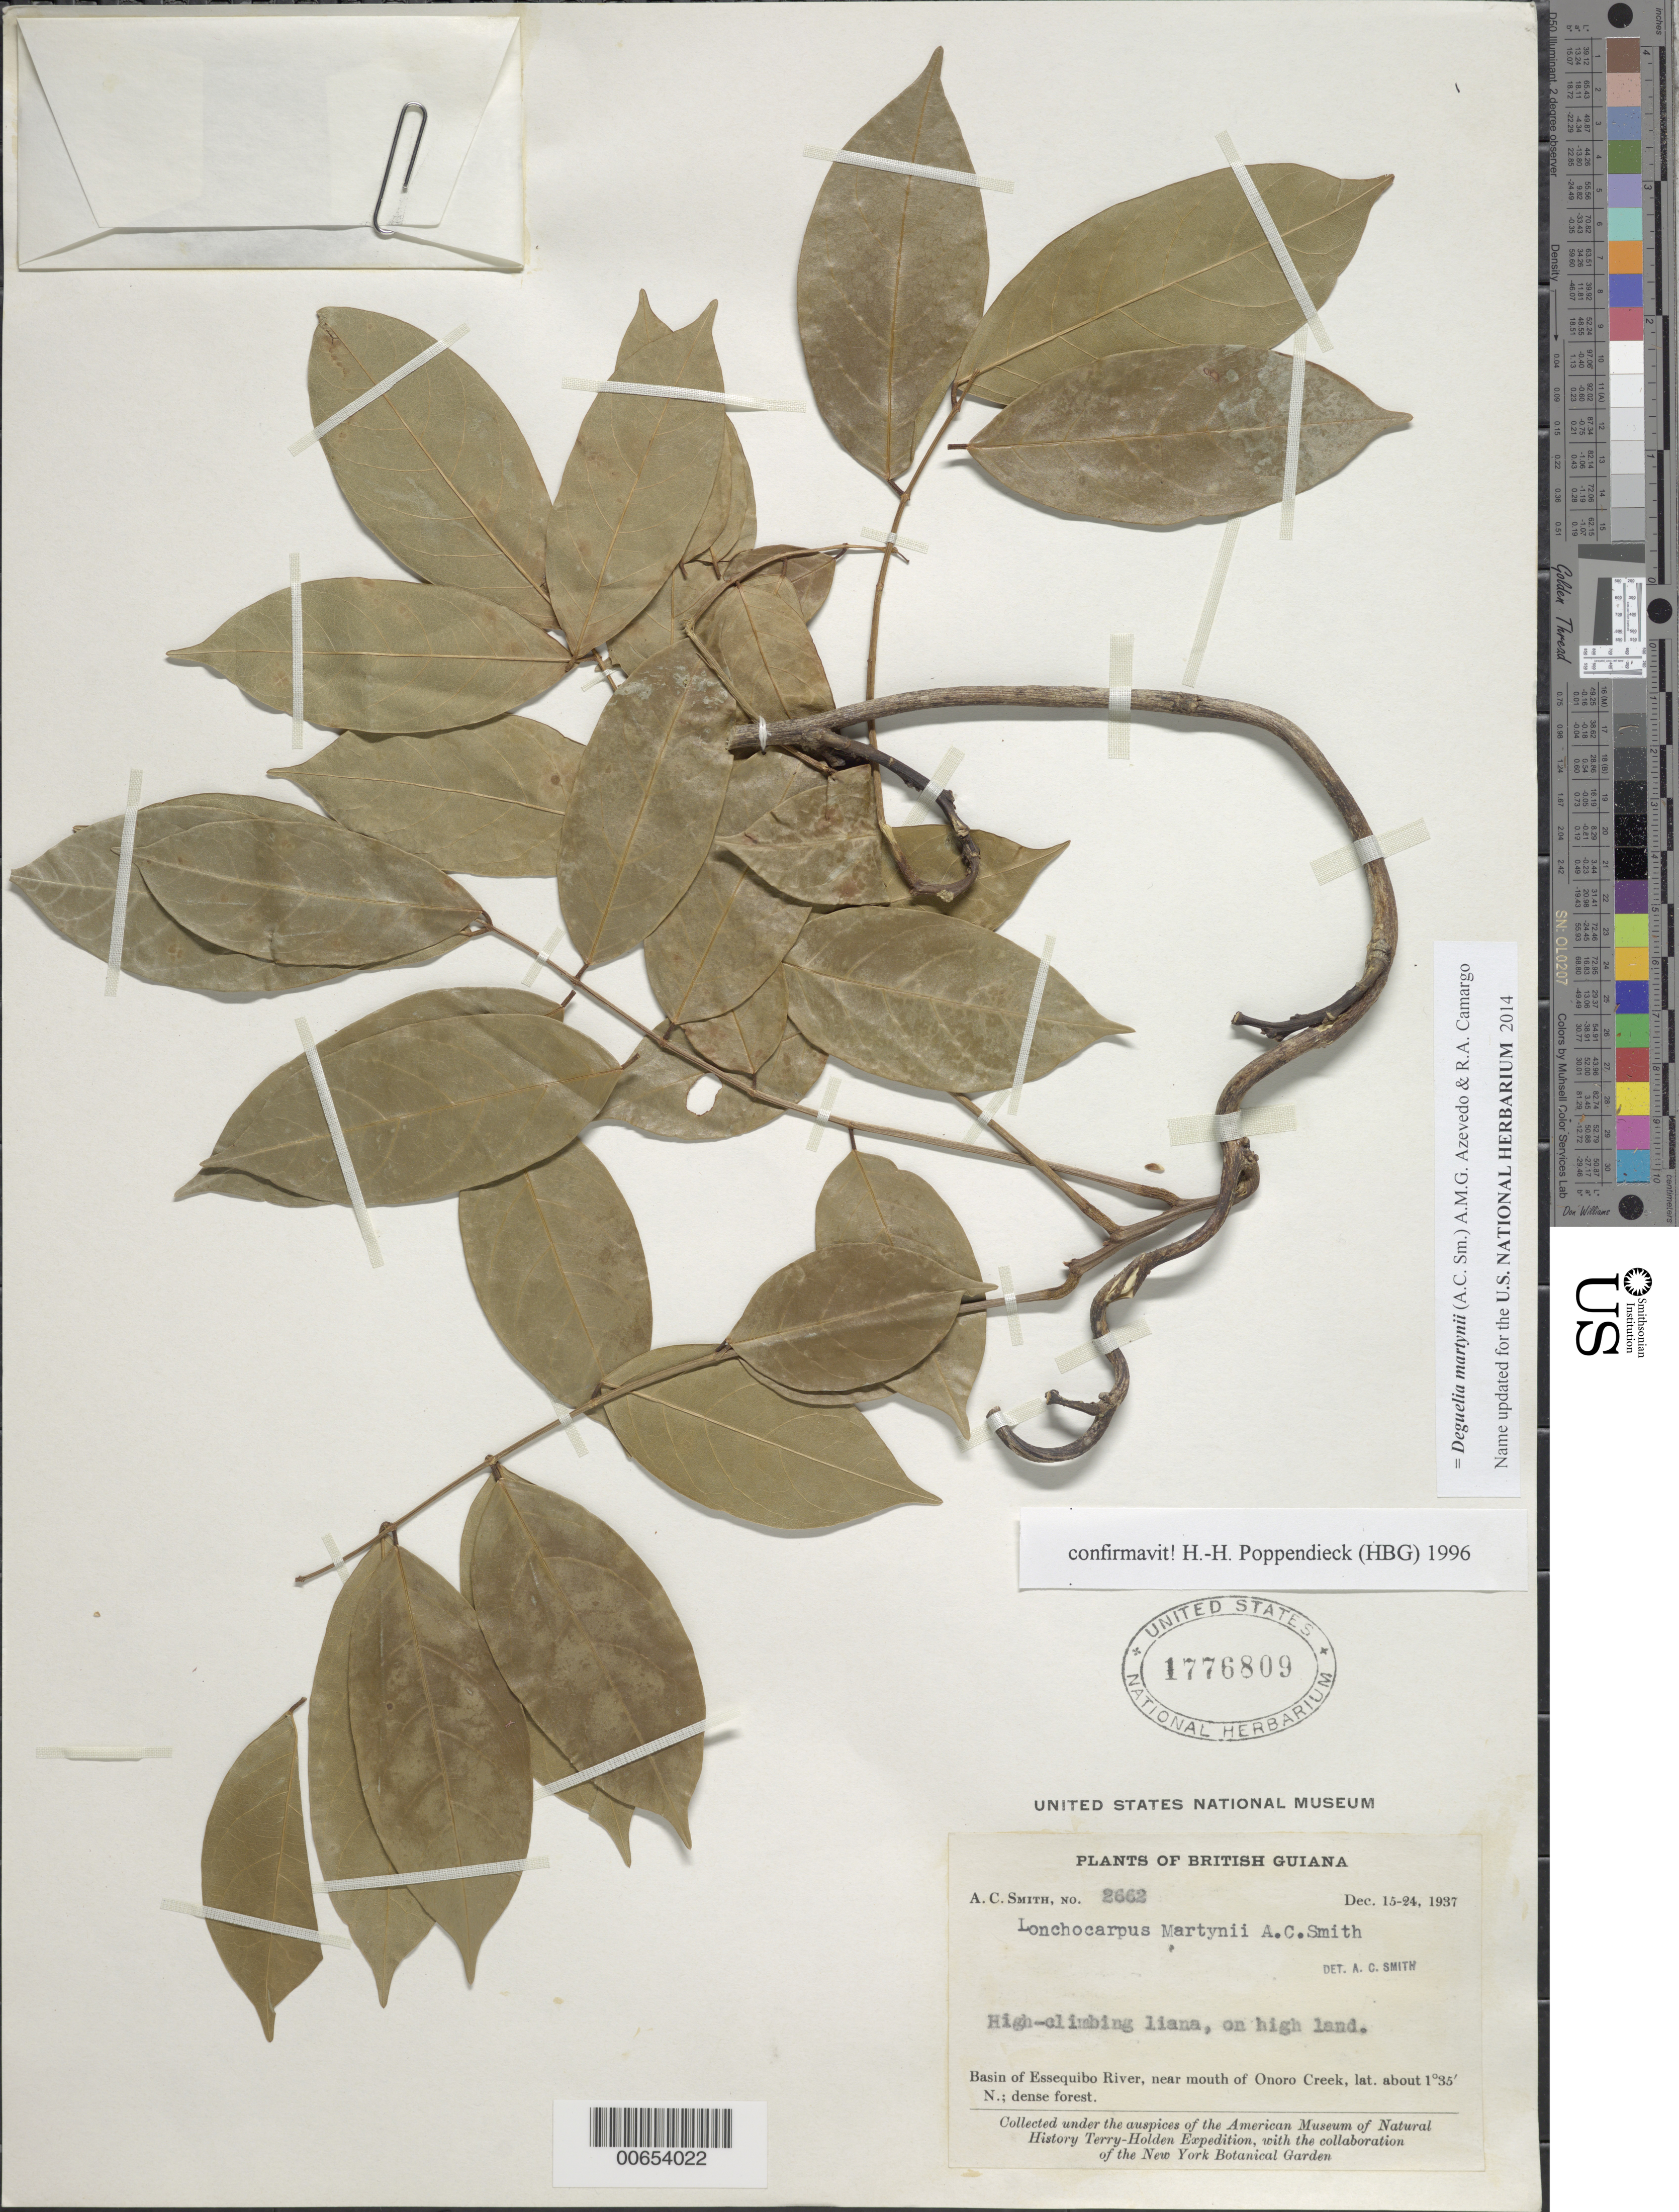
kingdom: Plantae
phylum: Tracheophyta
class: Magnoliopsida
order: Fabales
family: Fabaceae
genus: Deguelia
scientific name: Deguelia martynii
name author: (A.C. Sm.) A.M.G. Azevedo & R.A. Camargo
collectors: A. C. Smith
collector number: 2662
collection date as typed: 15-Dec-37 to 24-Dec-37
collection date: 1937-12-15/1937-12-24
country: Guyana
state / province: U. Takutu-U. Essequibo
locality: Onoro Creek (near mouth), Essequibo River basin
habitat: Dense forest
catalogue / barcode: US 1776809